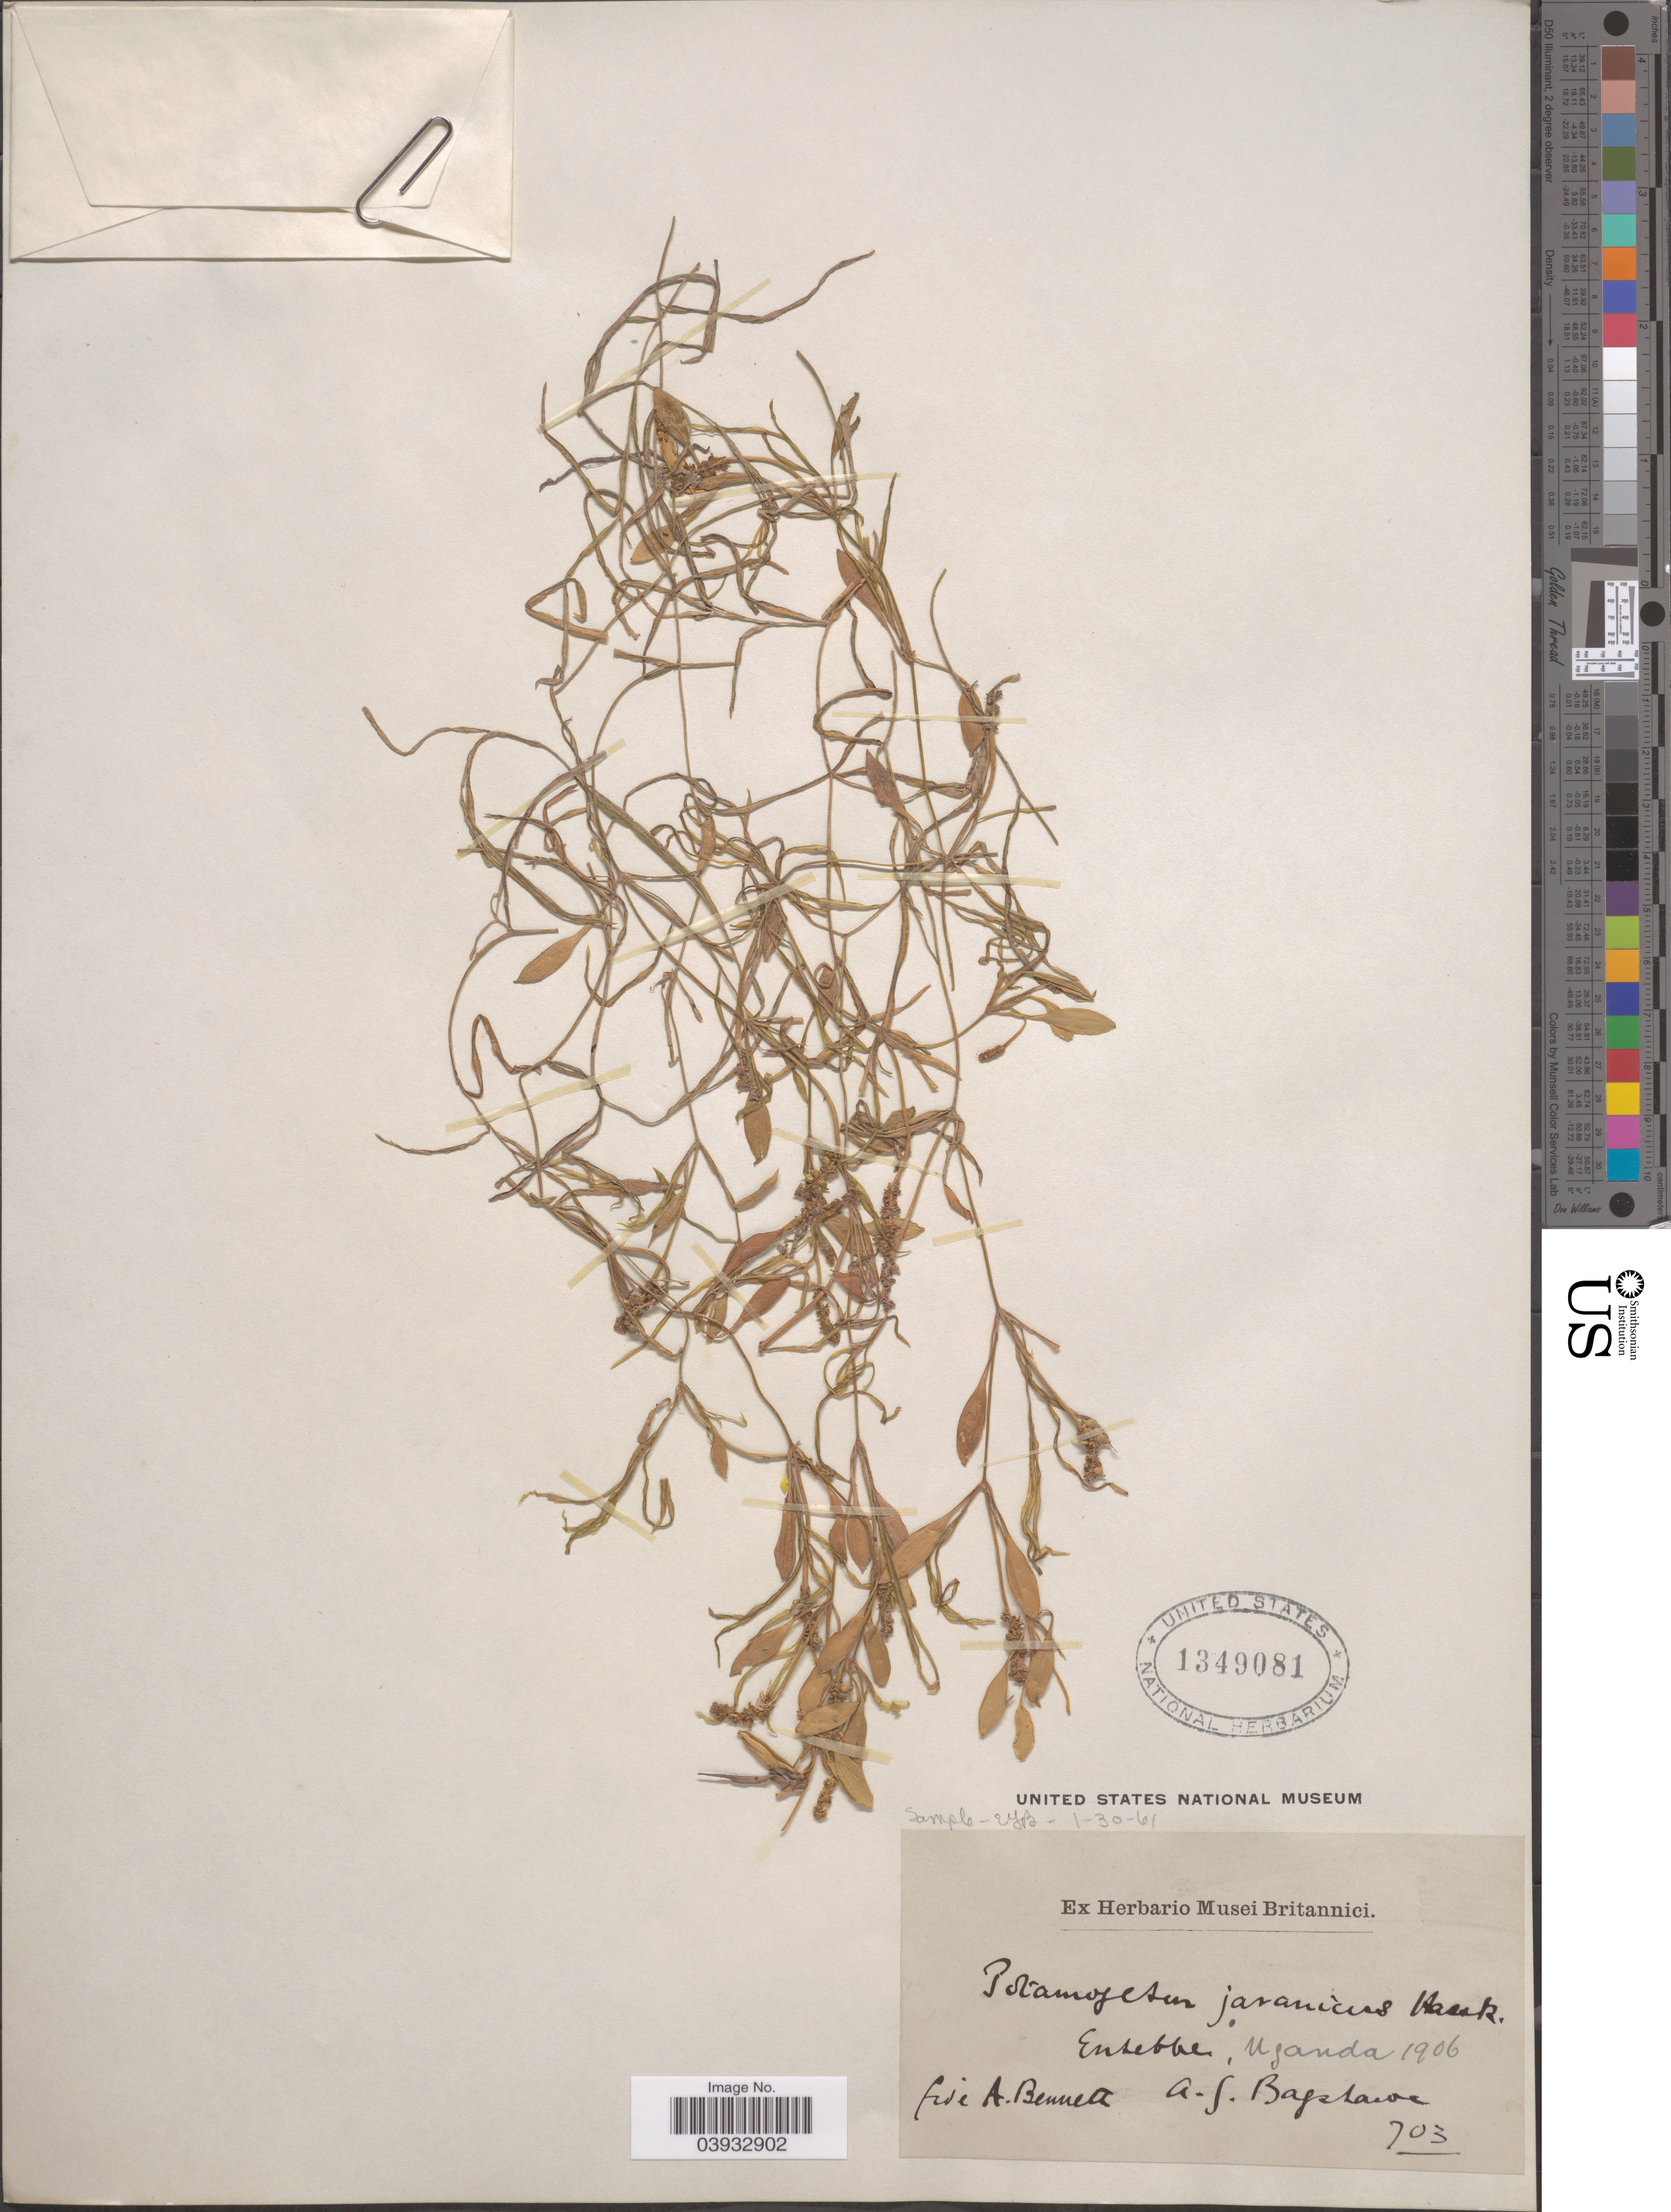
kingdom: Plantae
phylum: Tracheophyta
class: Liliopsida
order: Alismatales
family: Potamogetonaceae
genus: Potamogeton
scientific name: Potamogeton javanicus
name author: Hassk.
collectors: A. Bagshawe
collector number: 703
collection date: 1906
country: Uganda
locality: Entebbe.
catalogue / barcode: US 1349081